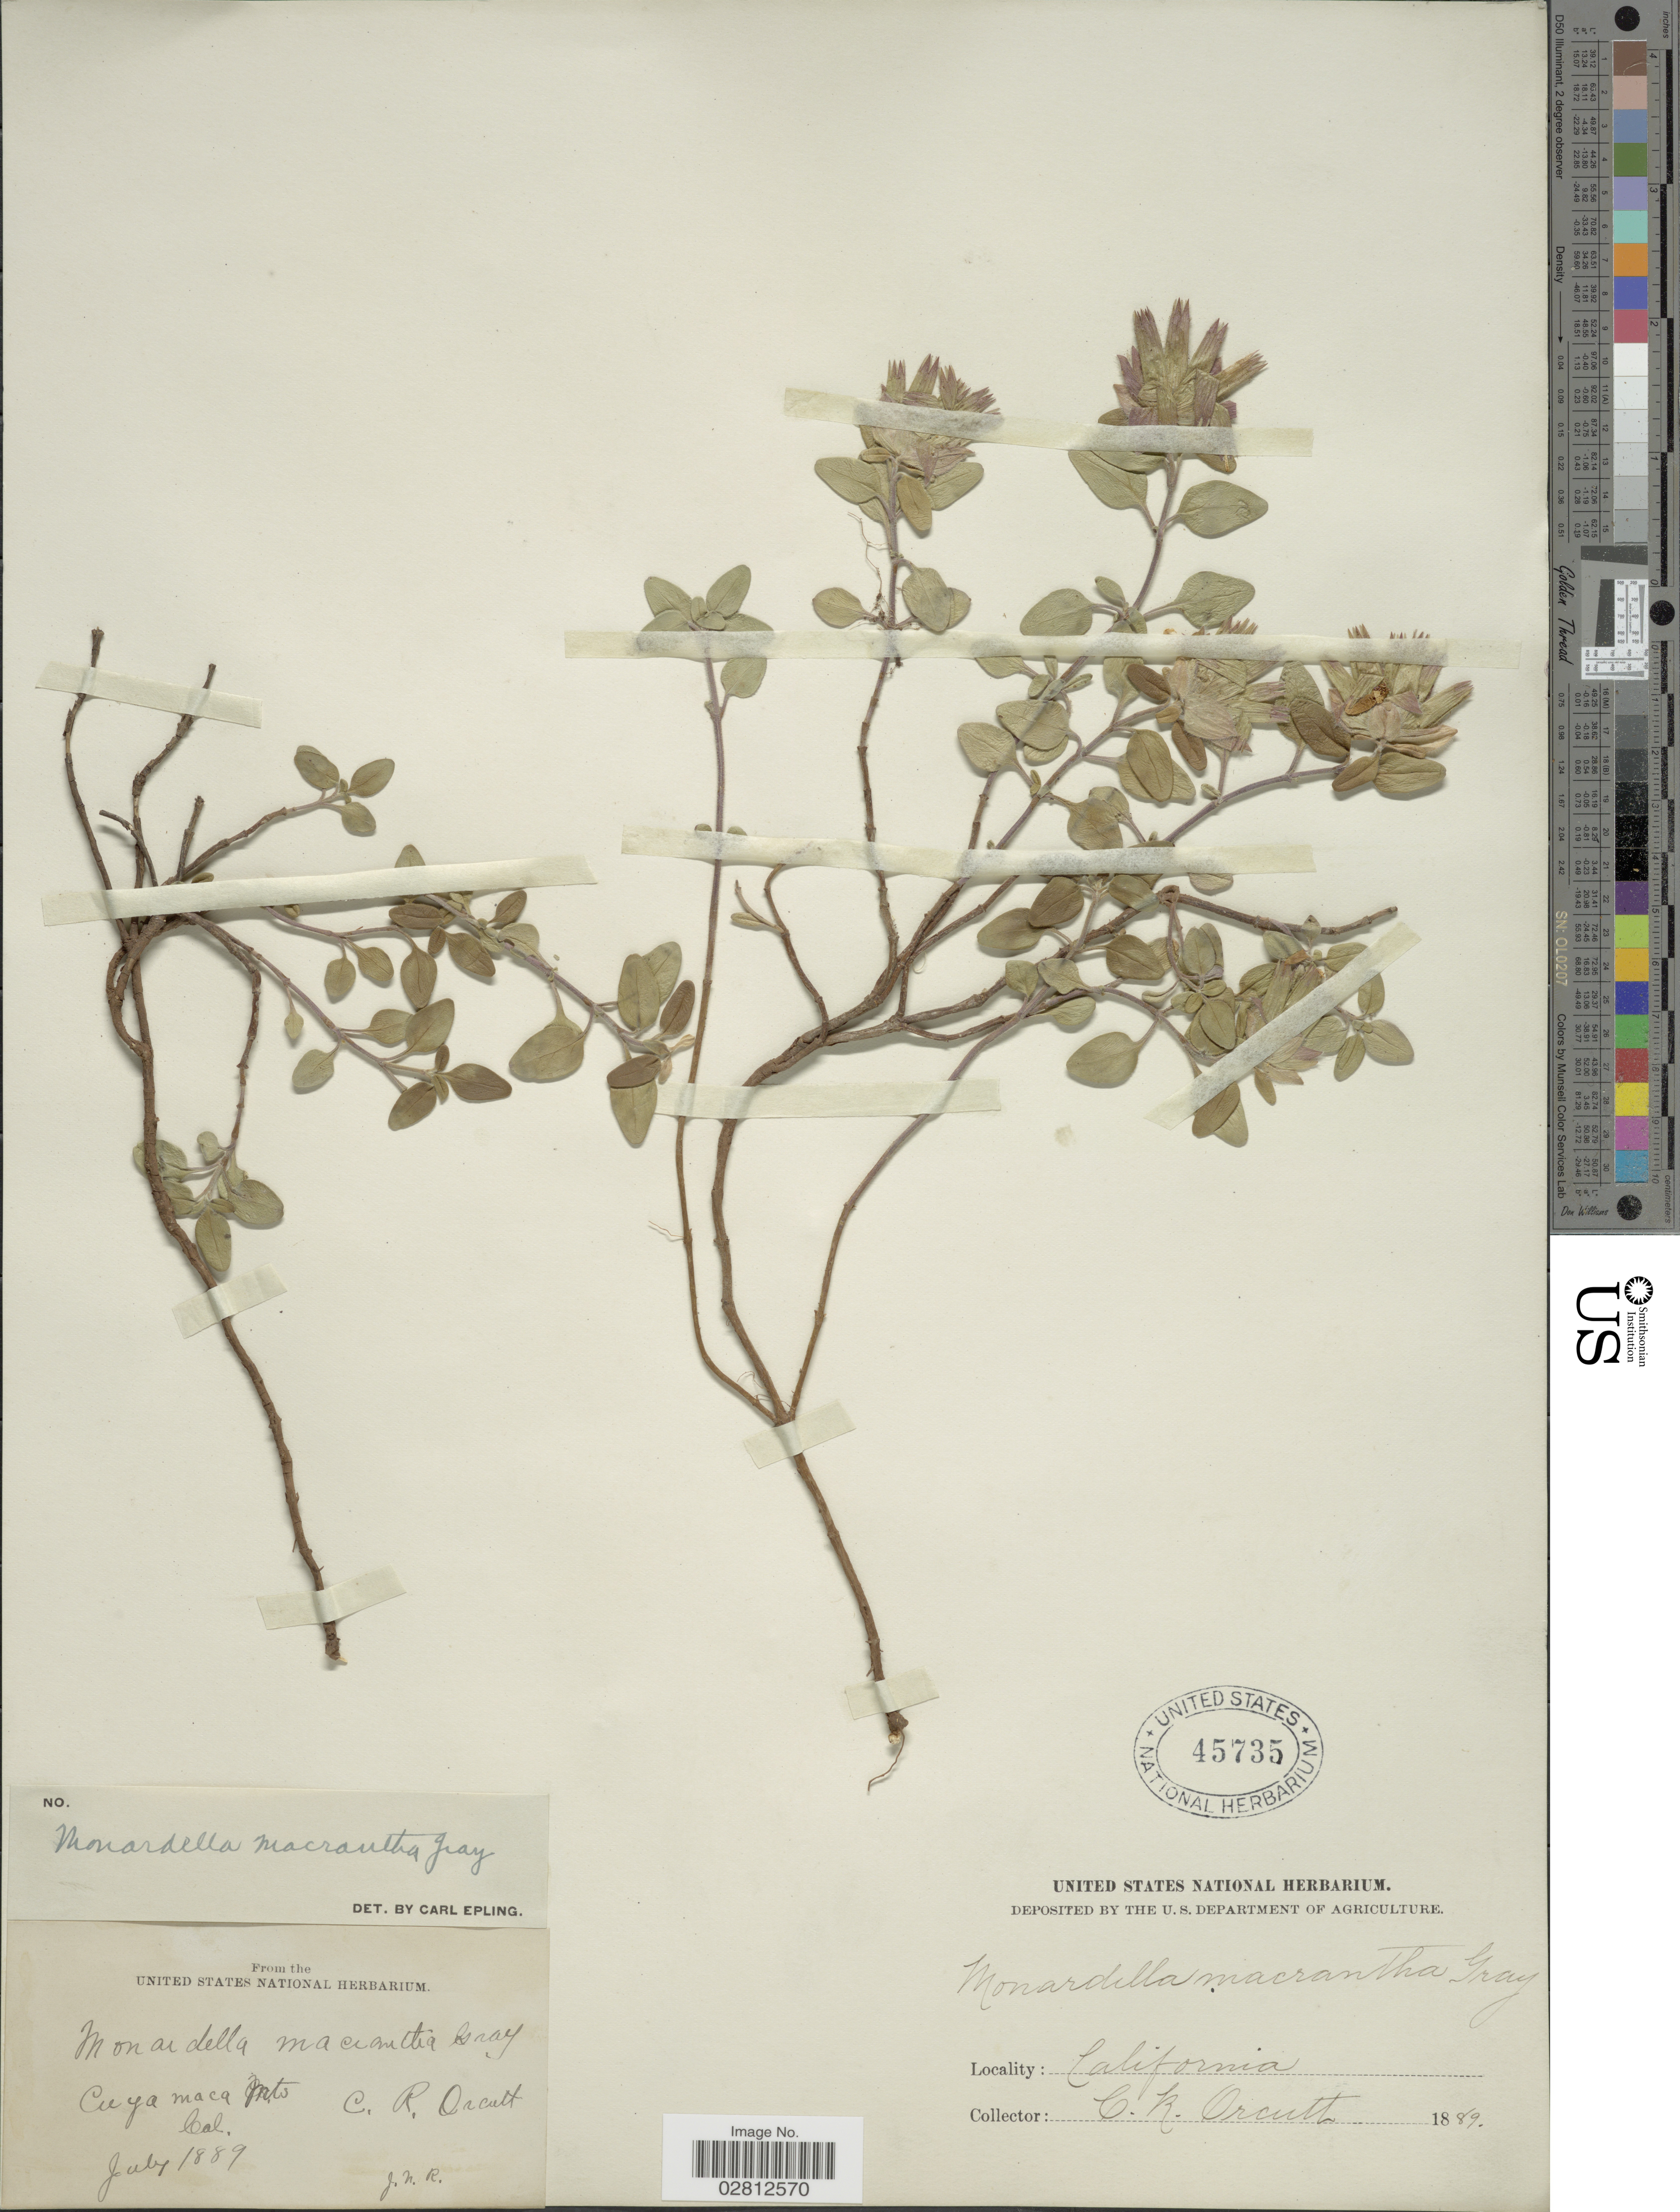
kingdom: Plantae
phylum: Tracheophyta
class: Magnoliopsida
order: Lamiales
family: Lamiaceae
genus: Monardella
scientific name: Monardella macrantha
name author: A. Gray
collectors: C. R. Orcutt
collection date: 1889-07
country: United States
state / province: California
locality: Cuyamaca Mts, Cal.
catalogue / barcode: US 45735